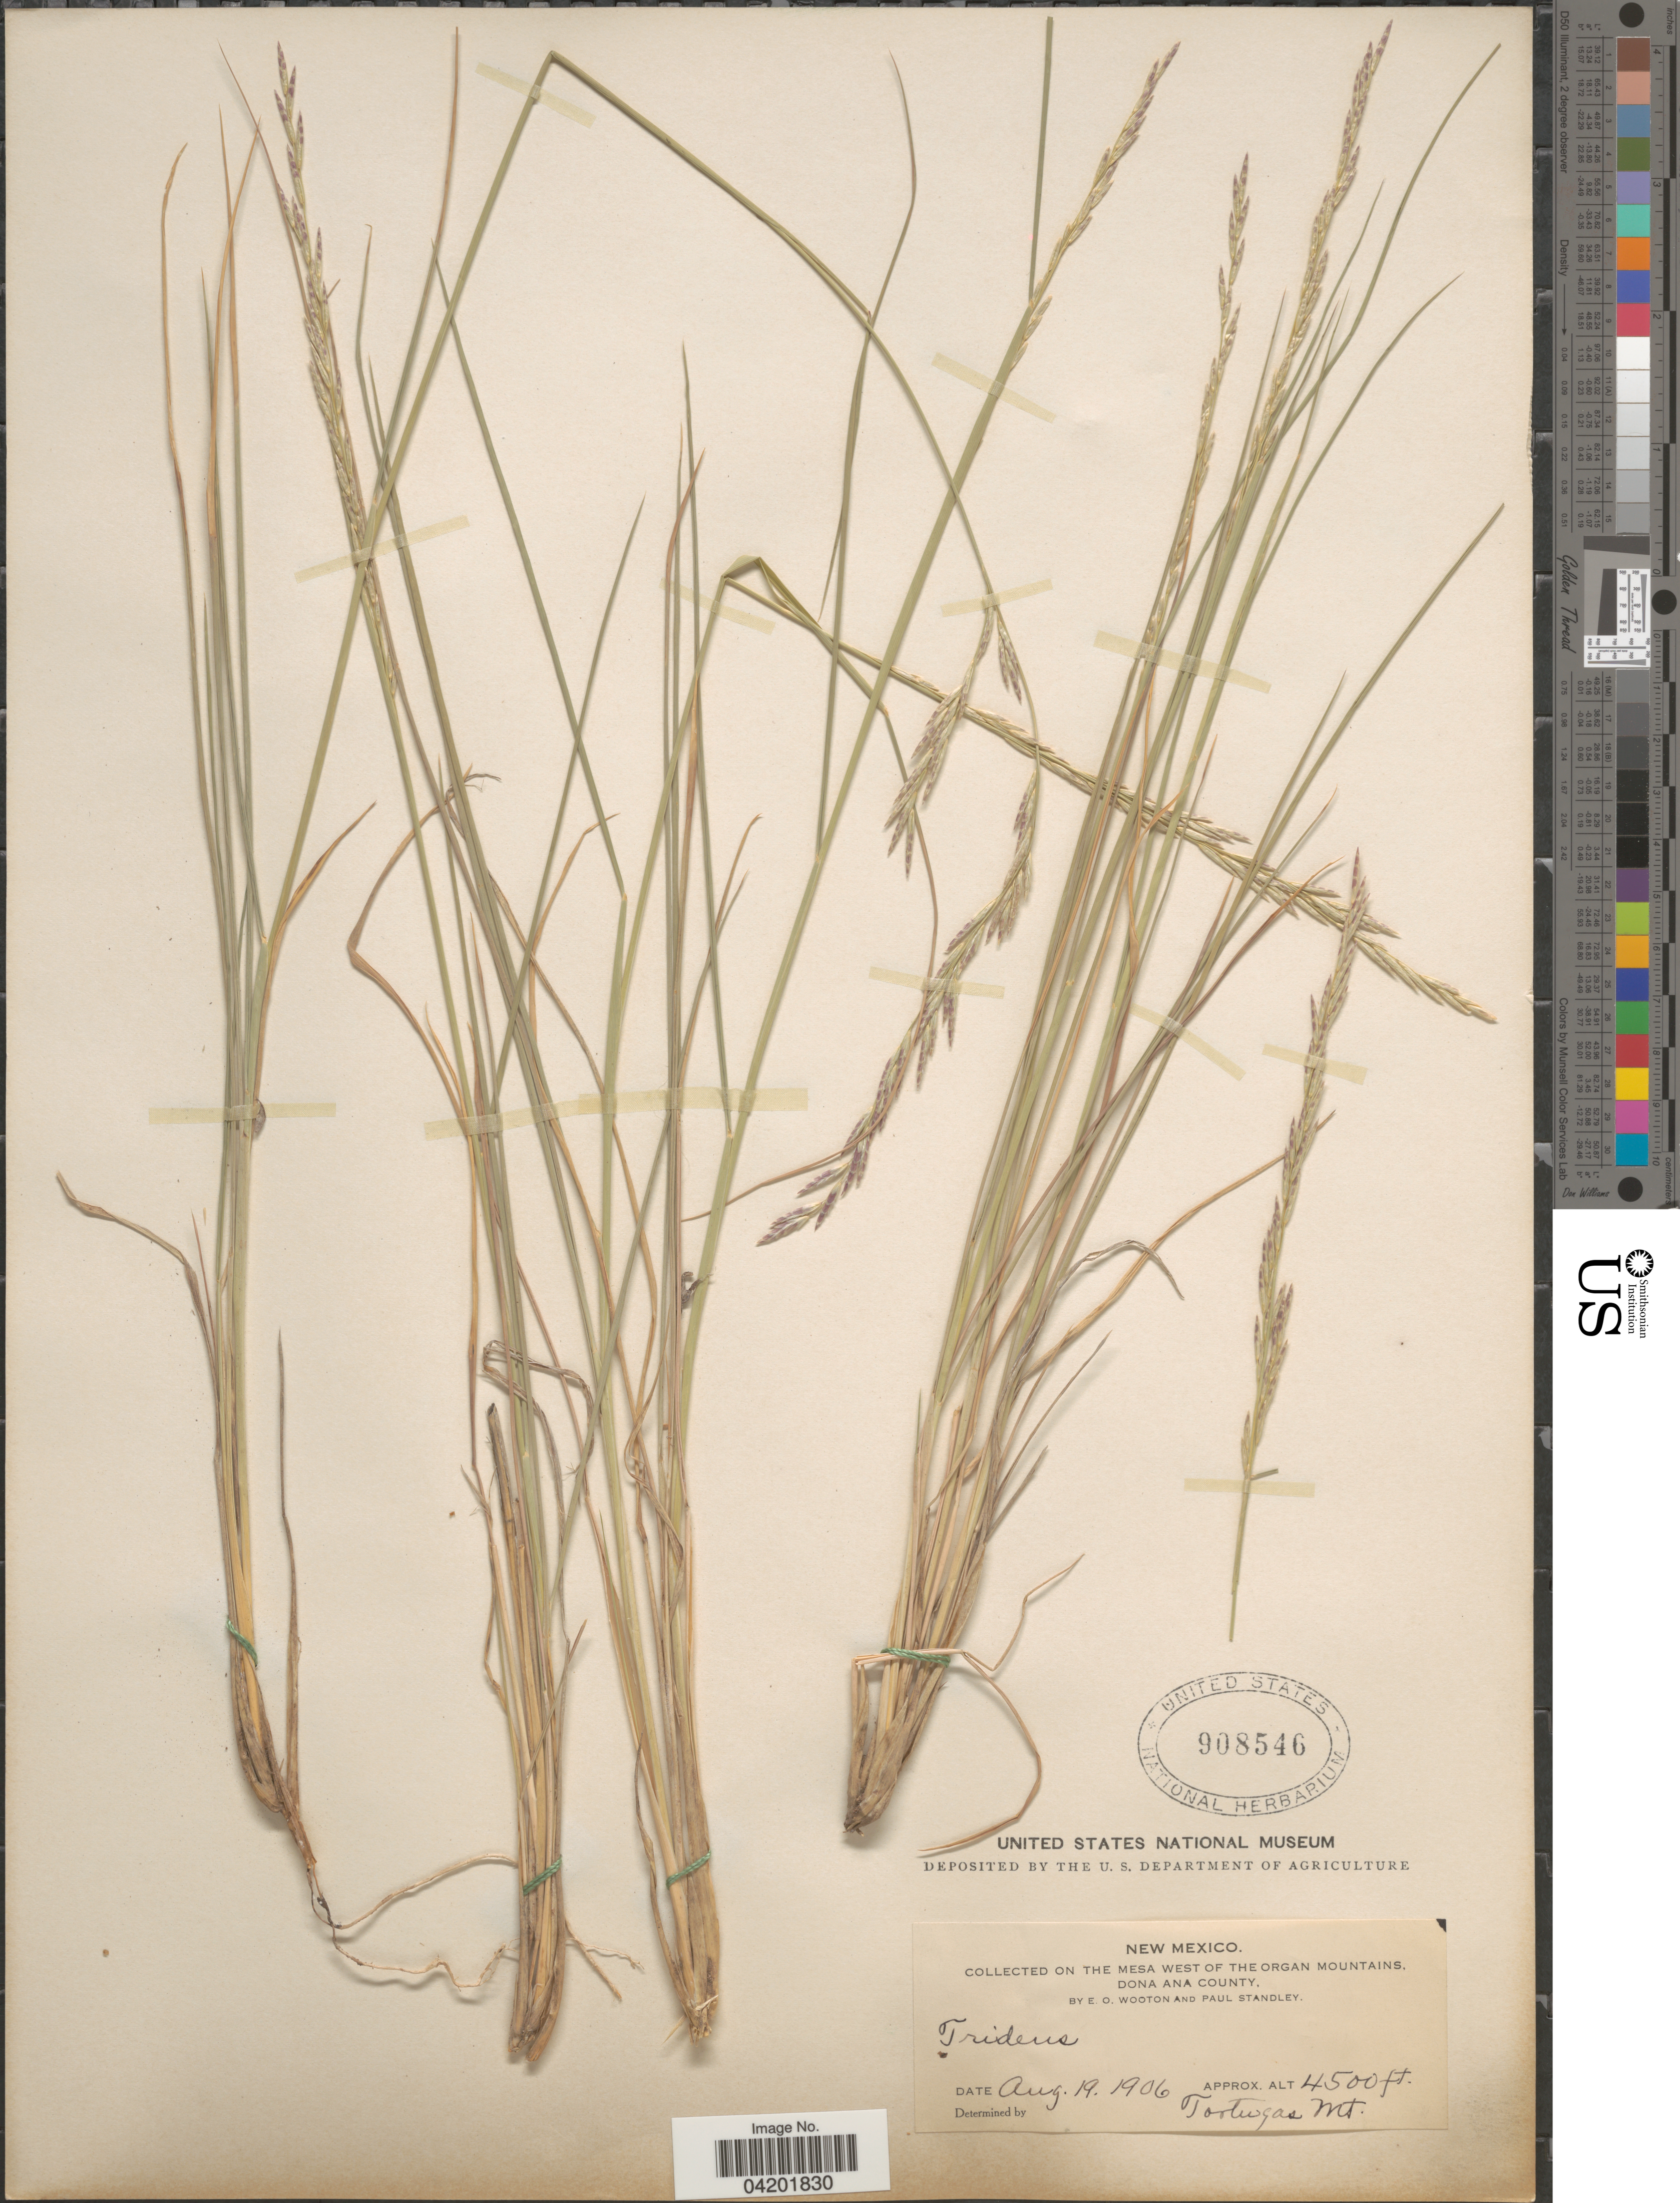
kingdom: Plantae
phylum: Tracheophyta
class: Liliopsida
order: Poales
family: Poaceae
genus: Tridentopsis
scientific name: Tridentopsis mutica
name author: (Torr.) P.M. Peterson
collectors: E. O. Wooton & P. C. Standley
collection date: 1906-08-19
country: United States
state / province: New Mexico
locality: The Mesa west of the Organ Mountains, Dona Ana County. Tortugas Mt.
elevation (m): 1372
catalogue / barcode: US 908546